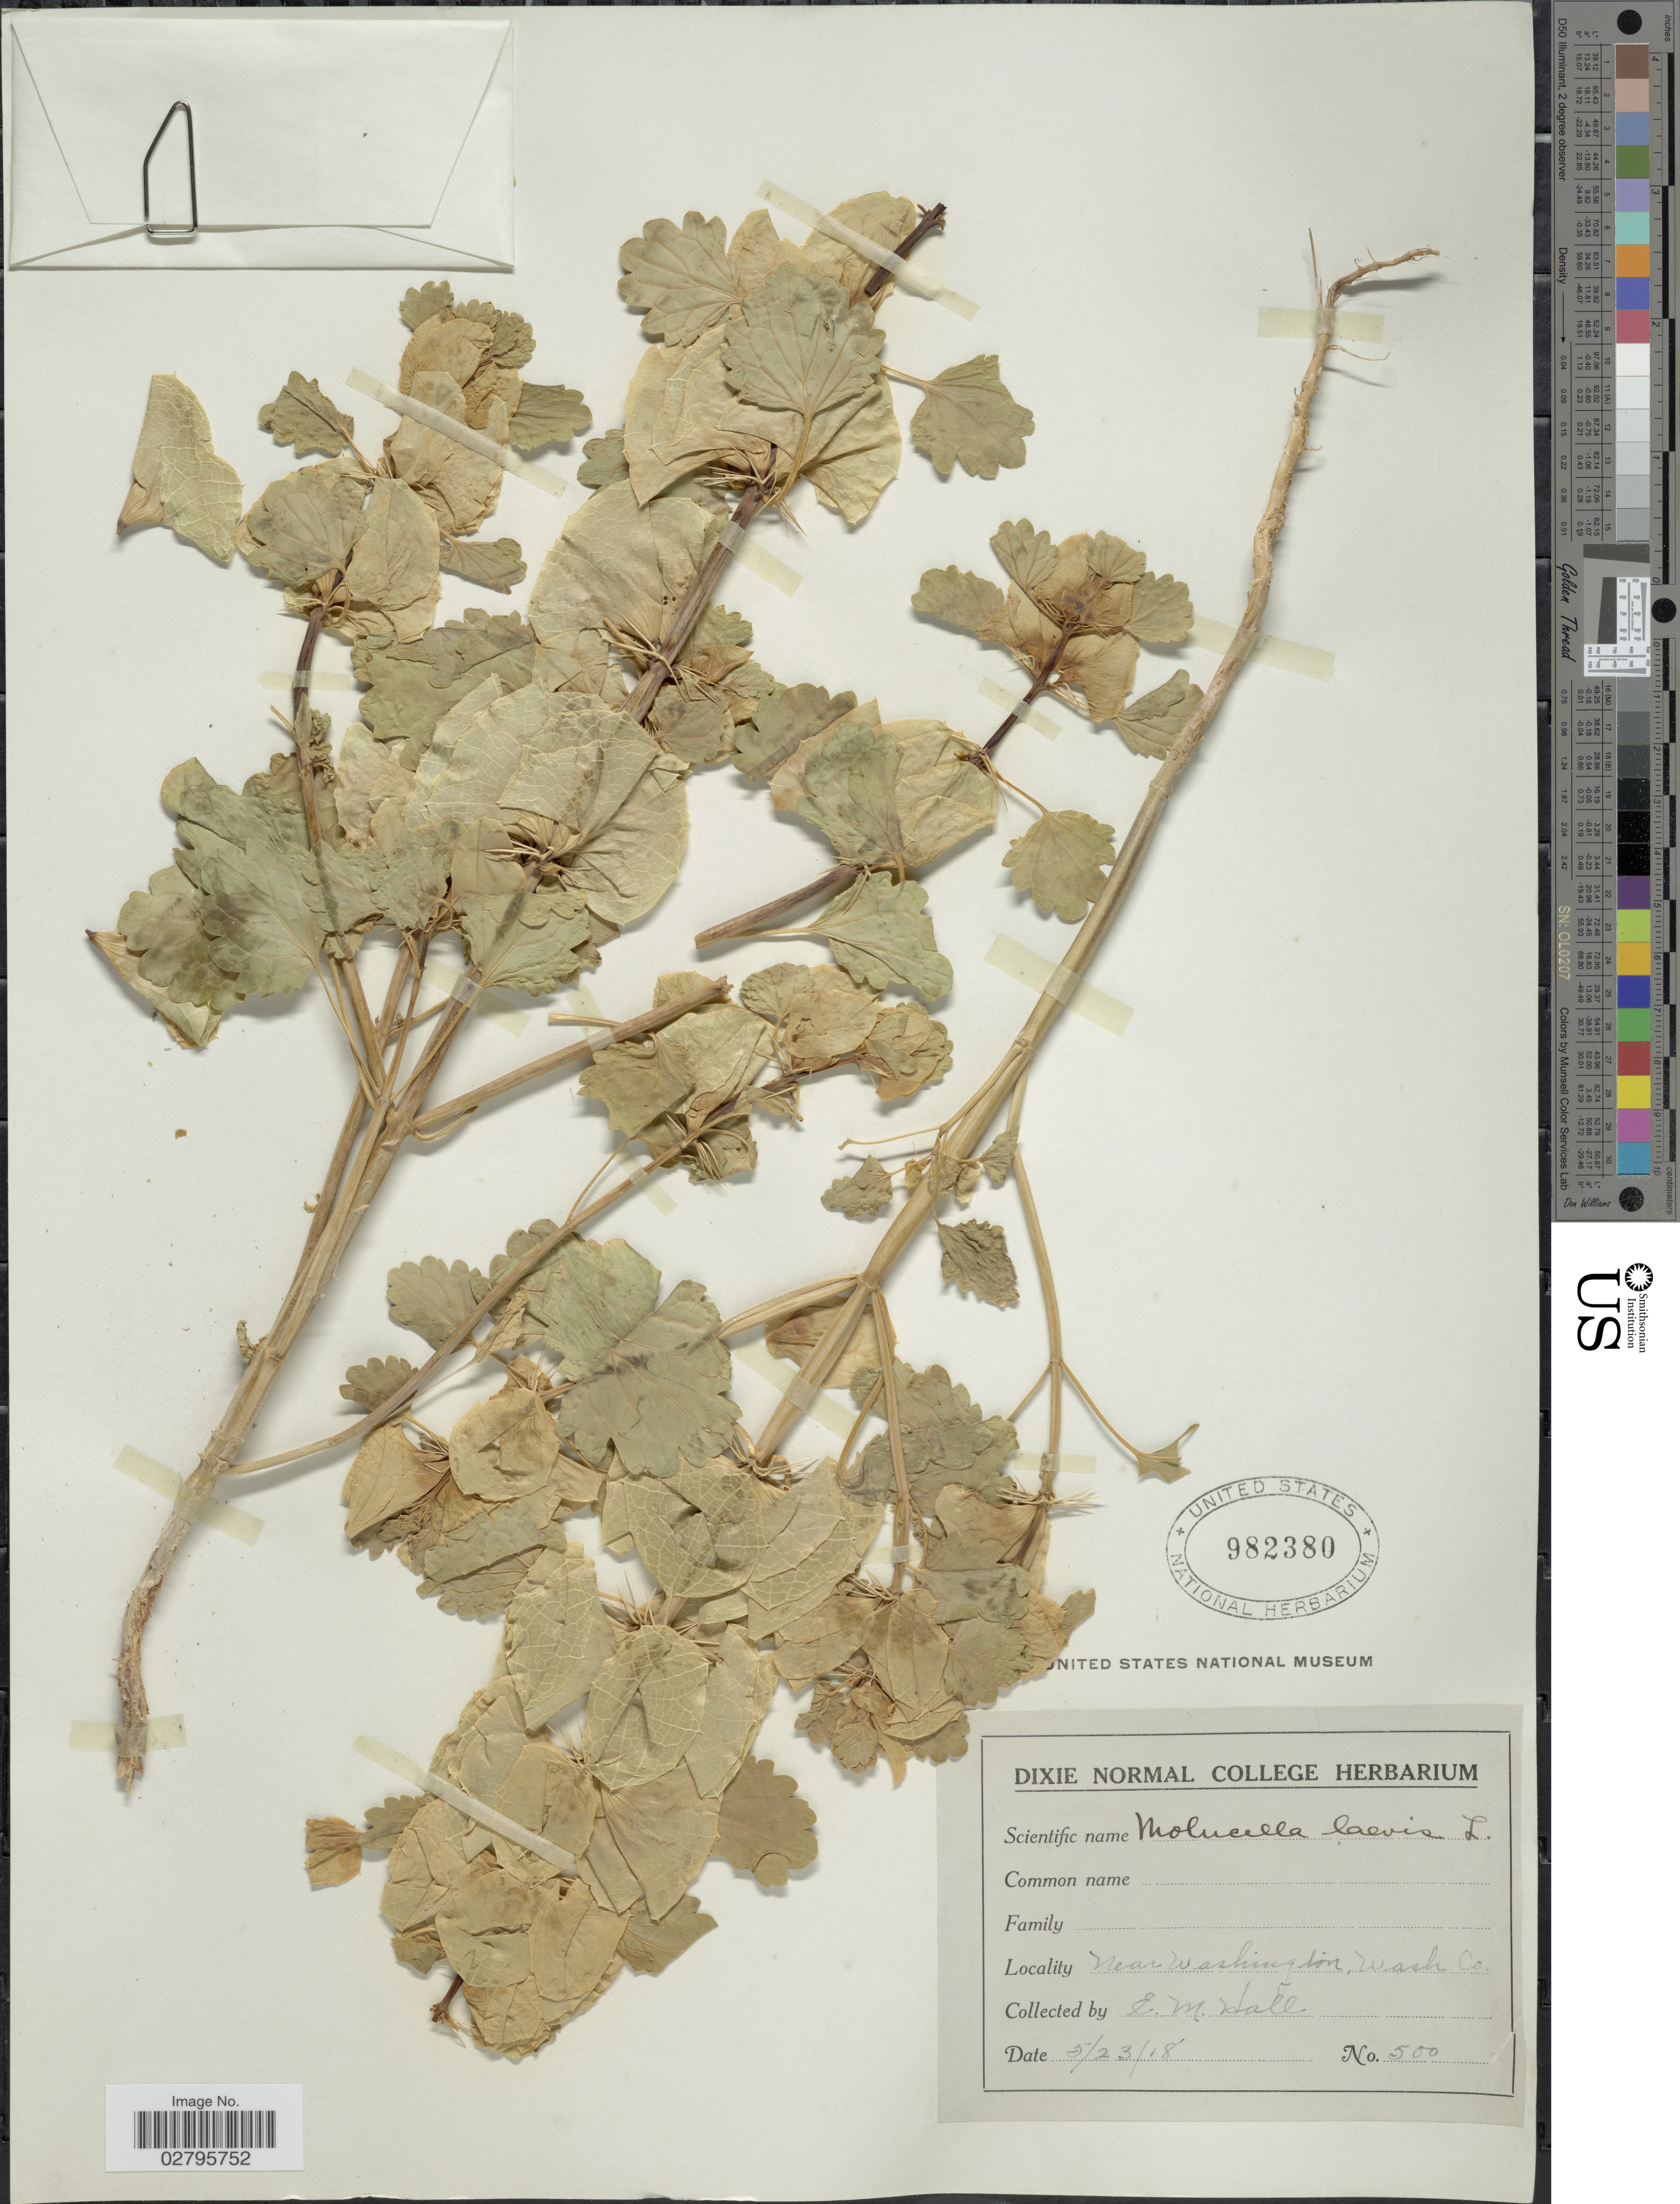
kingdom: Plantae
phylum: Tracheophyta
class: Magnoliopsida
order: Lamiales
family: Lamiaceae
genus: Moluccella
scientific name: Moluccella laevis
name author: L.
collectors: E. Hall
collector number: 500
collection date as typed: Transcribed d/m/y: 23/5/18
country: United States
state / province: Washington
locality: Near Washington, Wash Co.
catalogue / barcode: US 982380